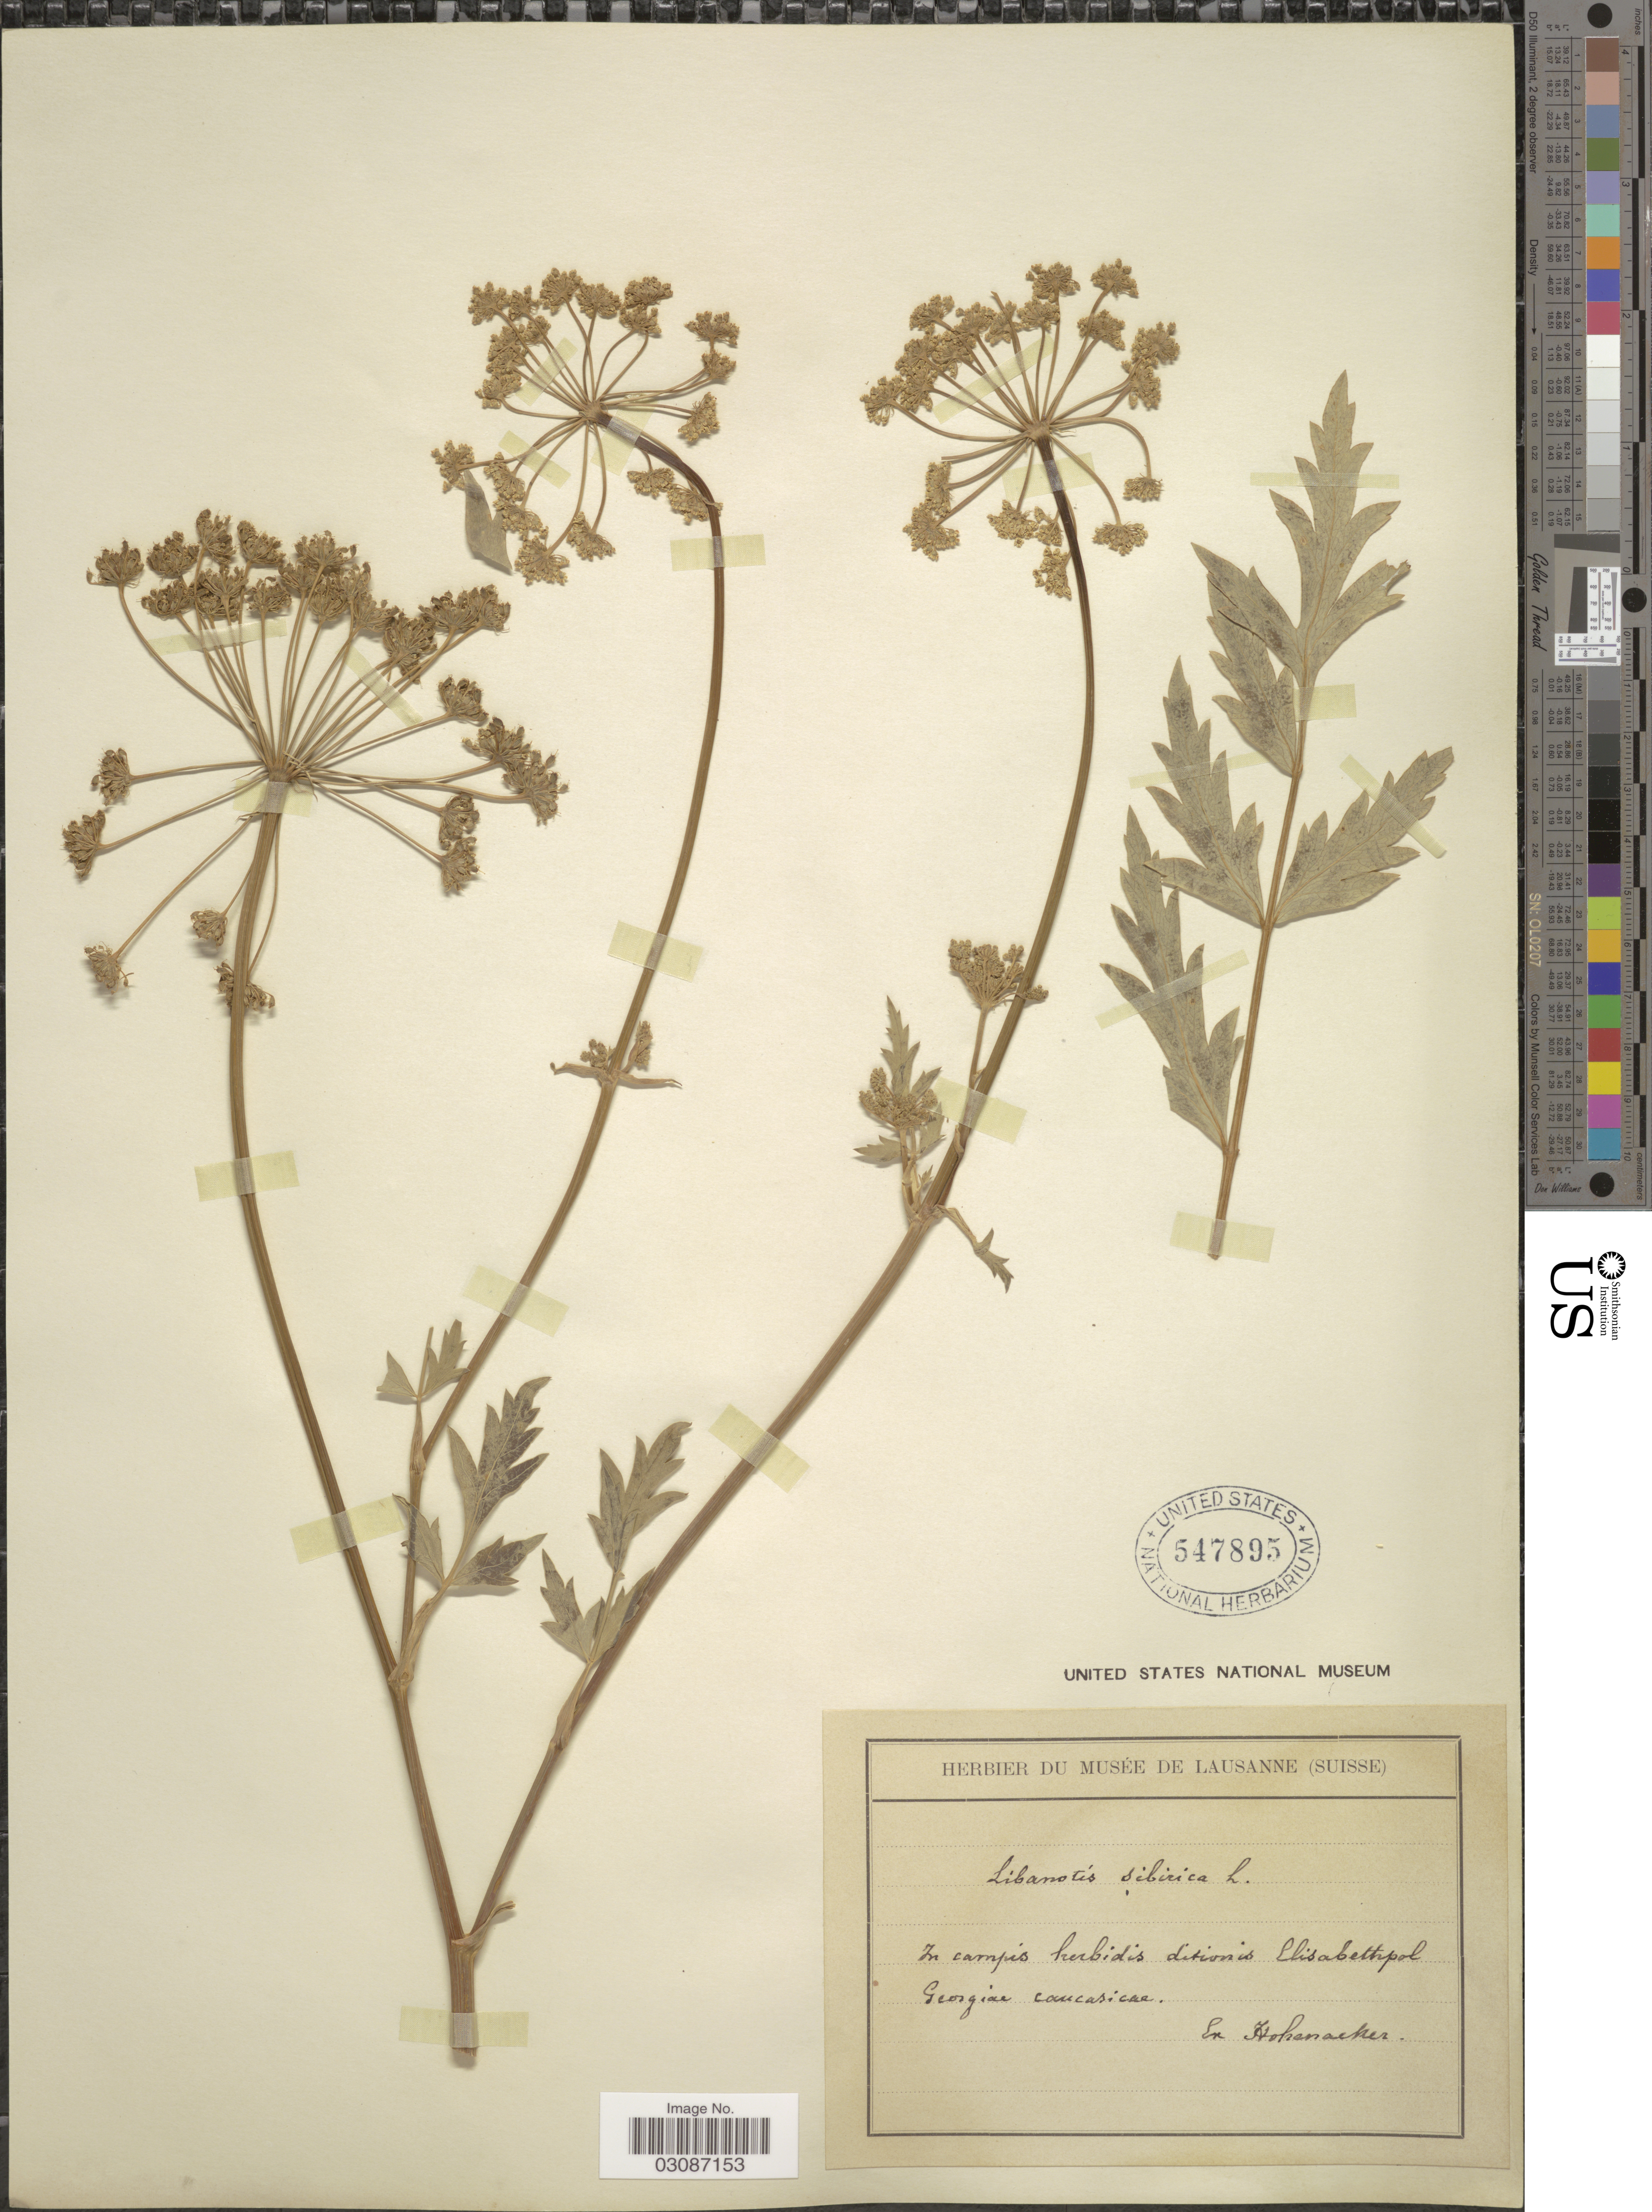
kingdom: Plantae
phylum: Tracheophyta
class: Magnoliopsida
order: Apiales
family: Apiaceae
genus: Seseli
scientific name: Seseli sibiricum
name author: (L.) Garcke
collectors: Hohenacker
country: Georgia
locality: In campis herbidis ditionis Elisabethpol Georgiae caucasicae.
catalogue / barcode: US 547895